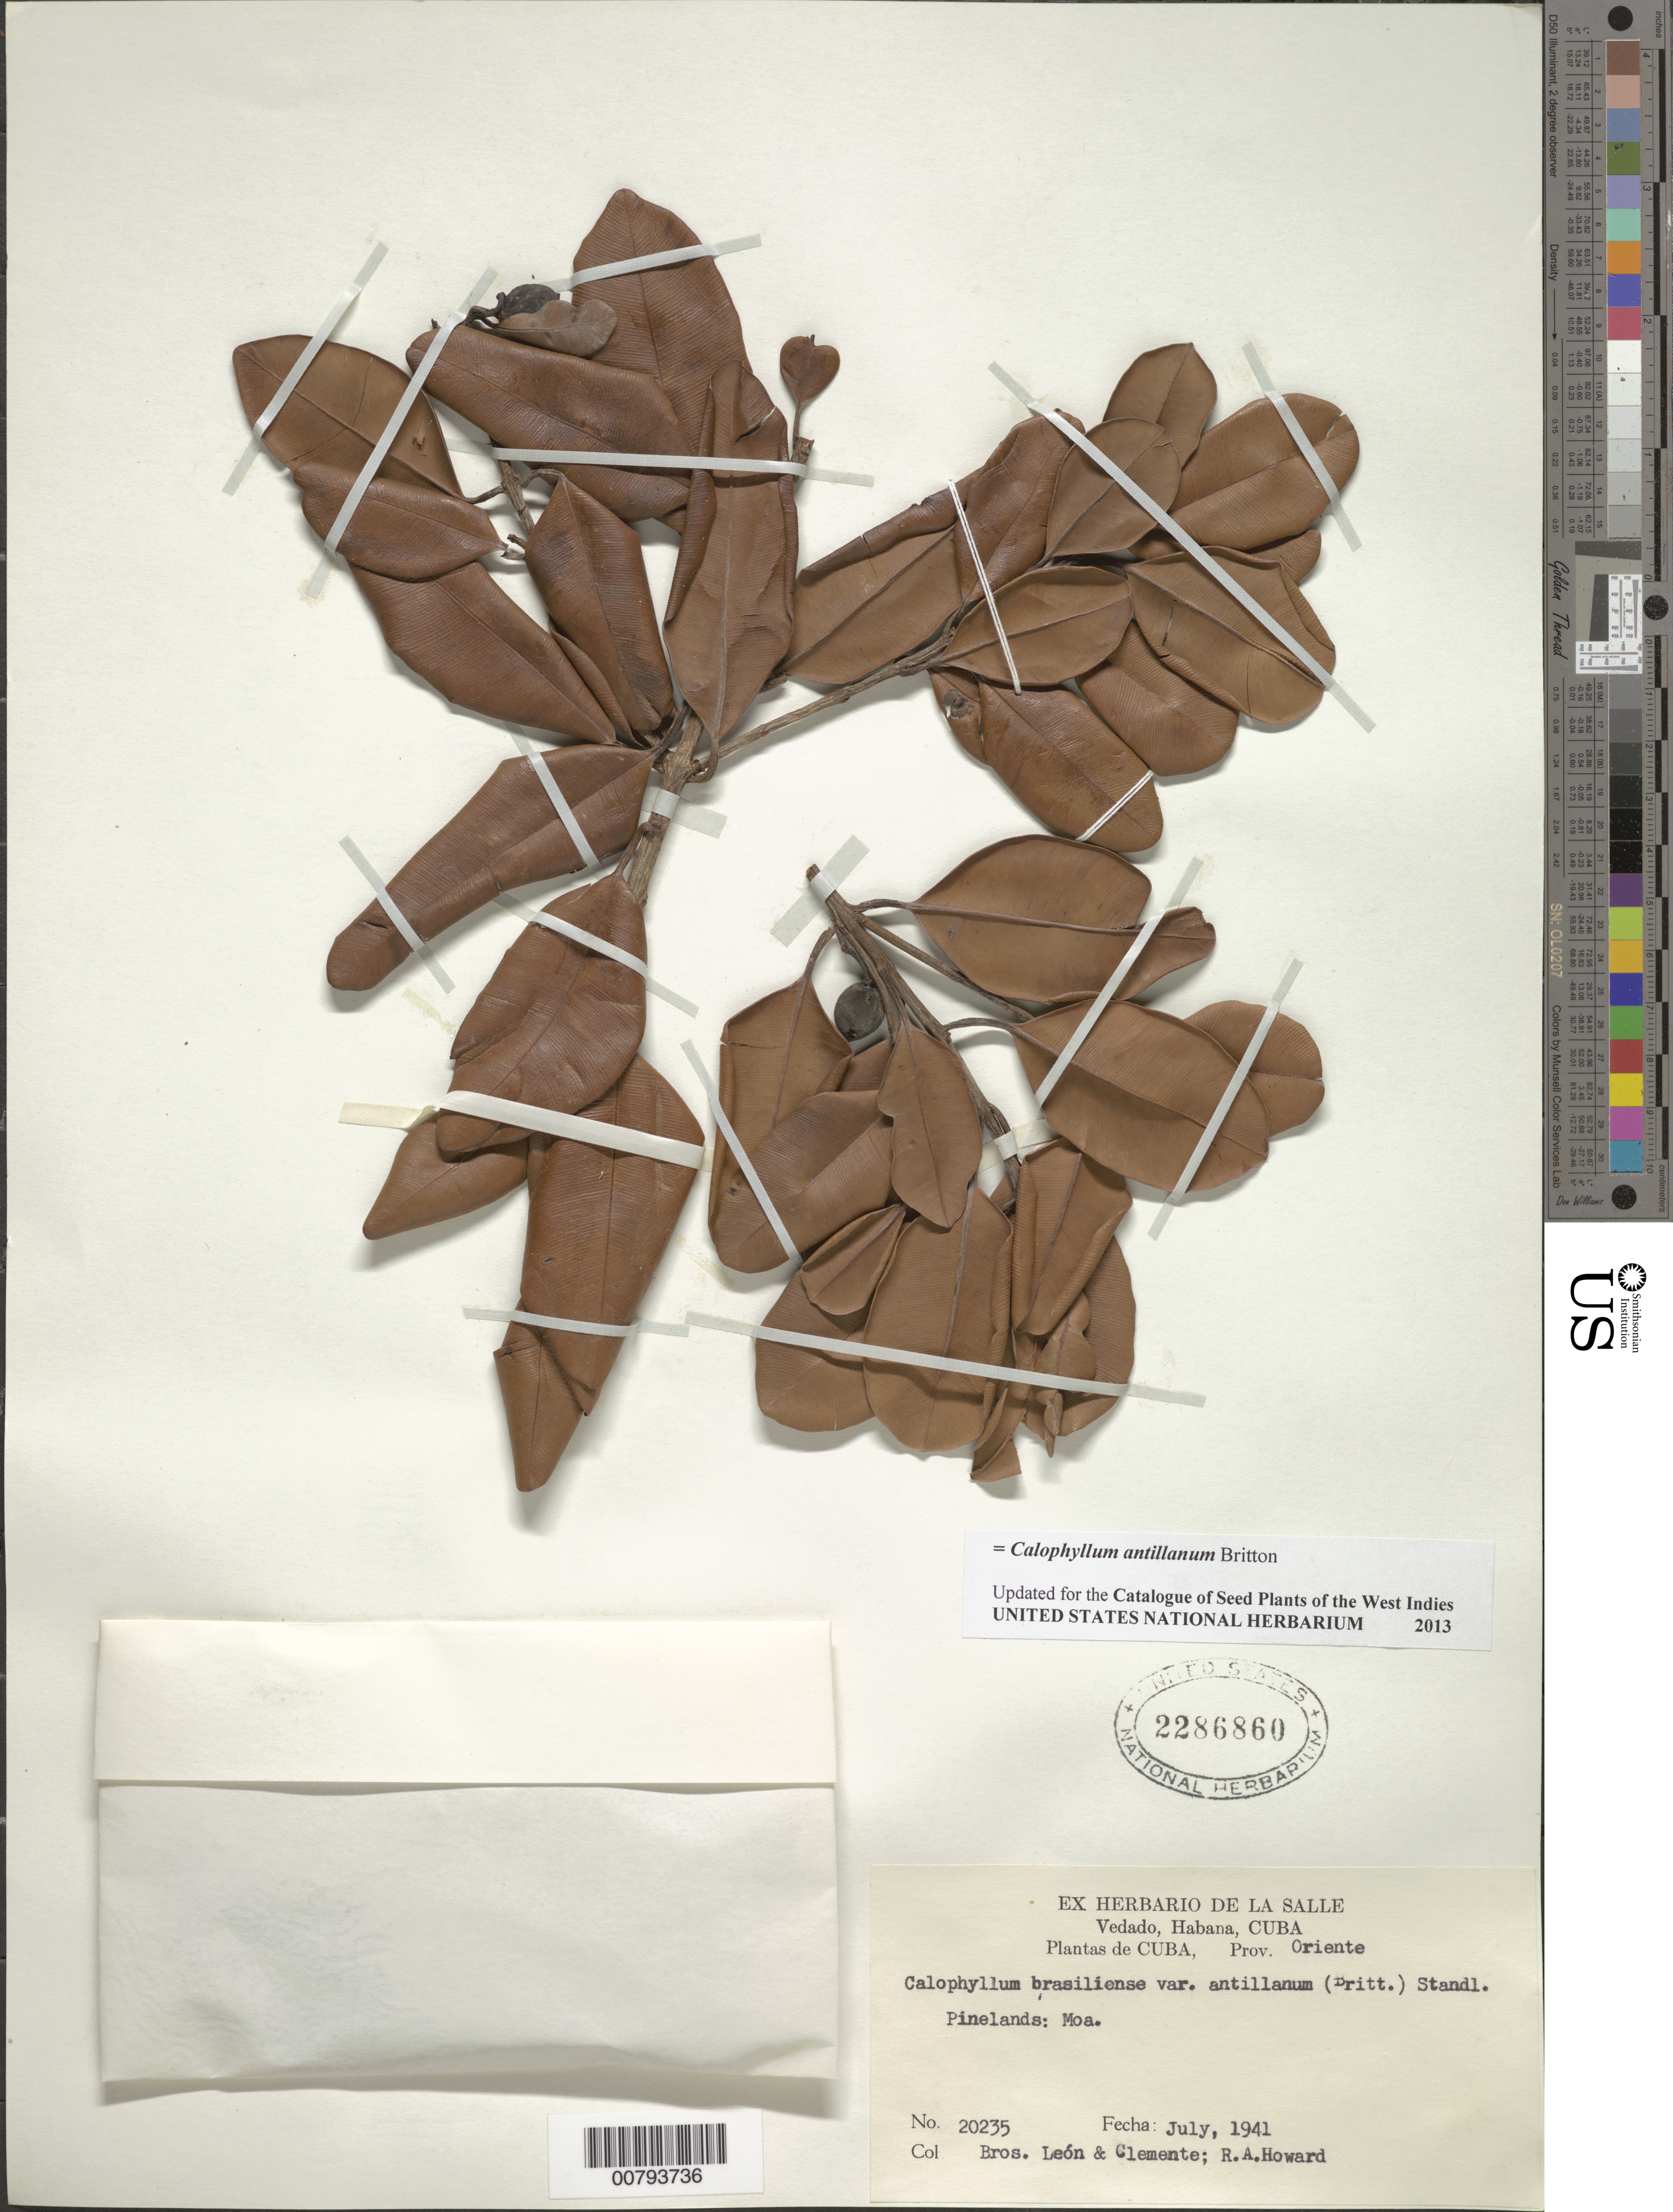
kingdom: Plantae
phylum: Tracheophyta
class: Magnoliopsida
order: Malpighiales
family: Calophyllaceae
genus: Calophyllum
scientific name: Calophyllum antillanum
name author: Britton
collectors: Bro. León, Bro. Clemente & R. A. Howard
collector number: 20235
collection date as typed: Jul 1941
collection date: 1941-07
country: Cuba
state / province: Holguín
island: Cuba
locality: Moa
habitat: Pinelands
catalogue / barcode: US 2286860